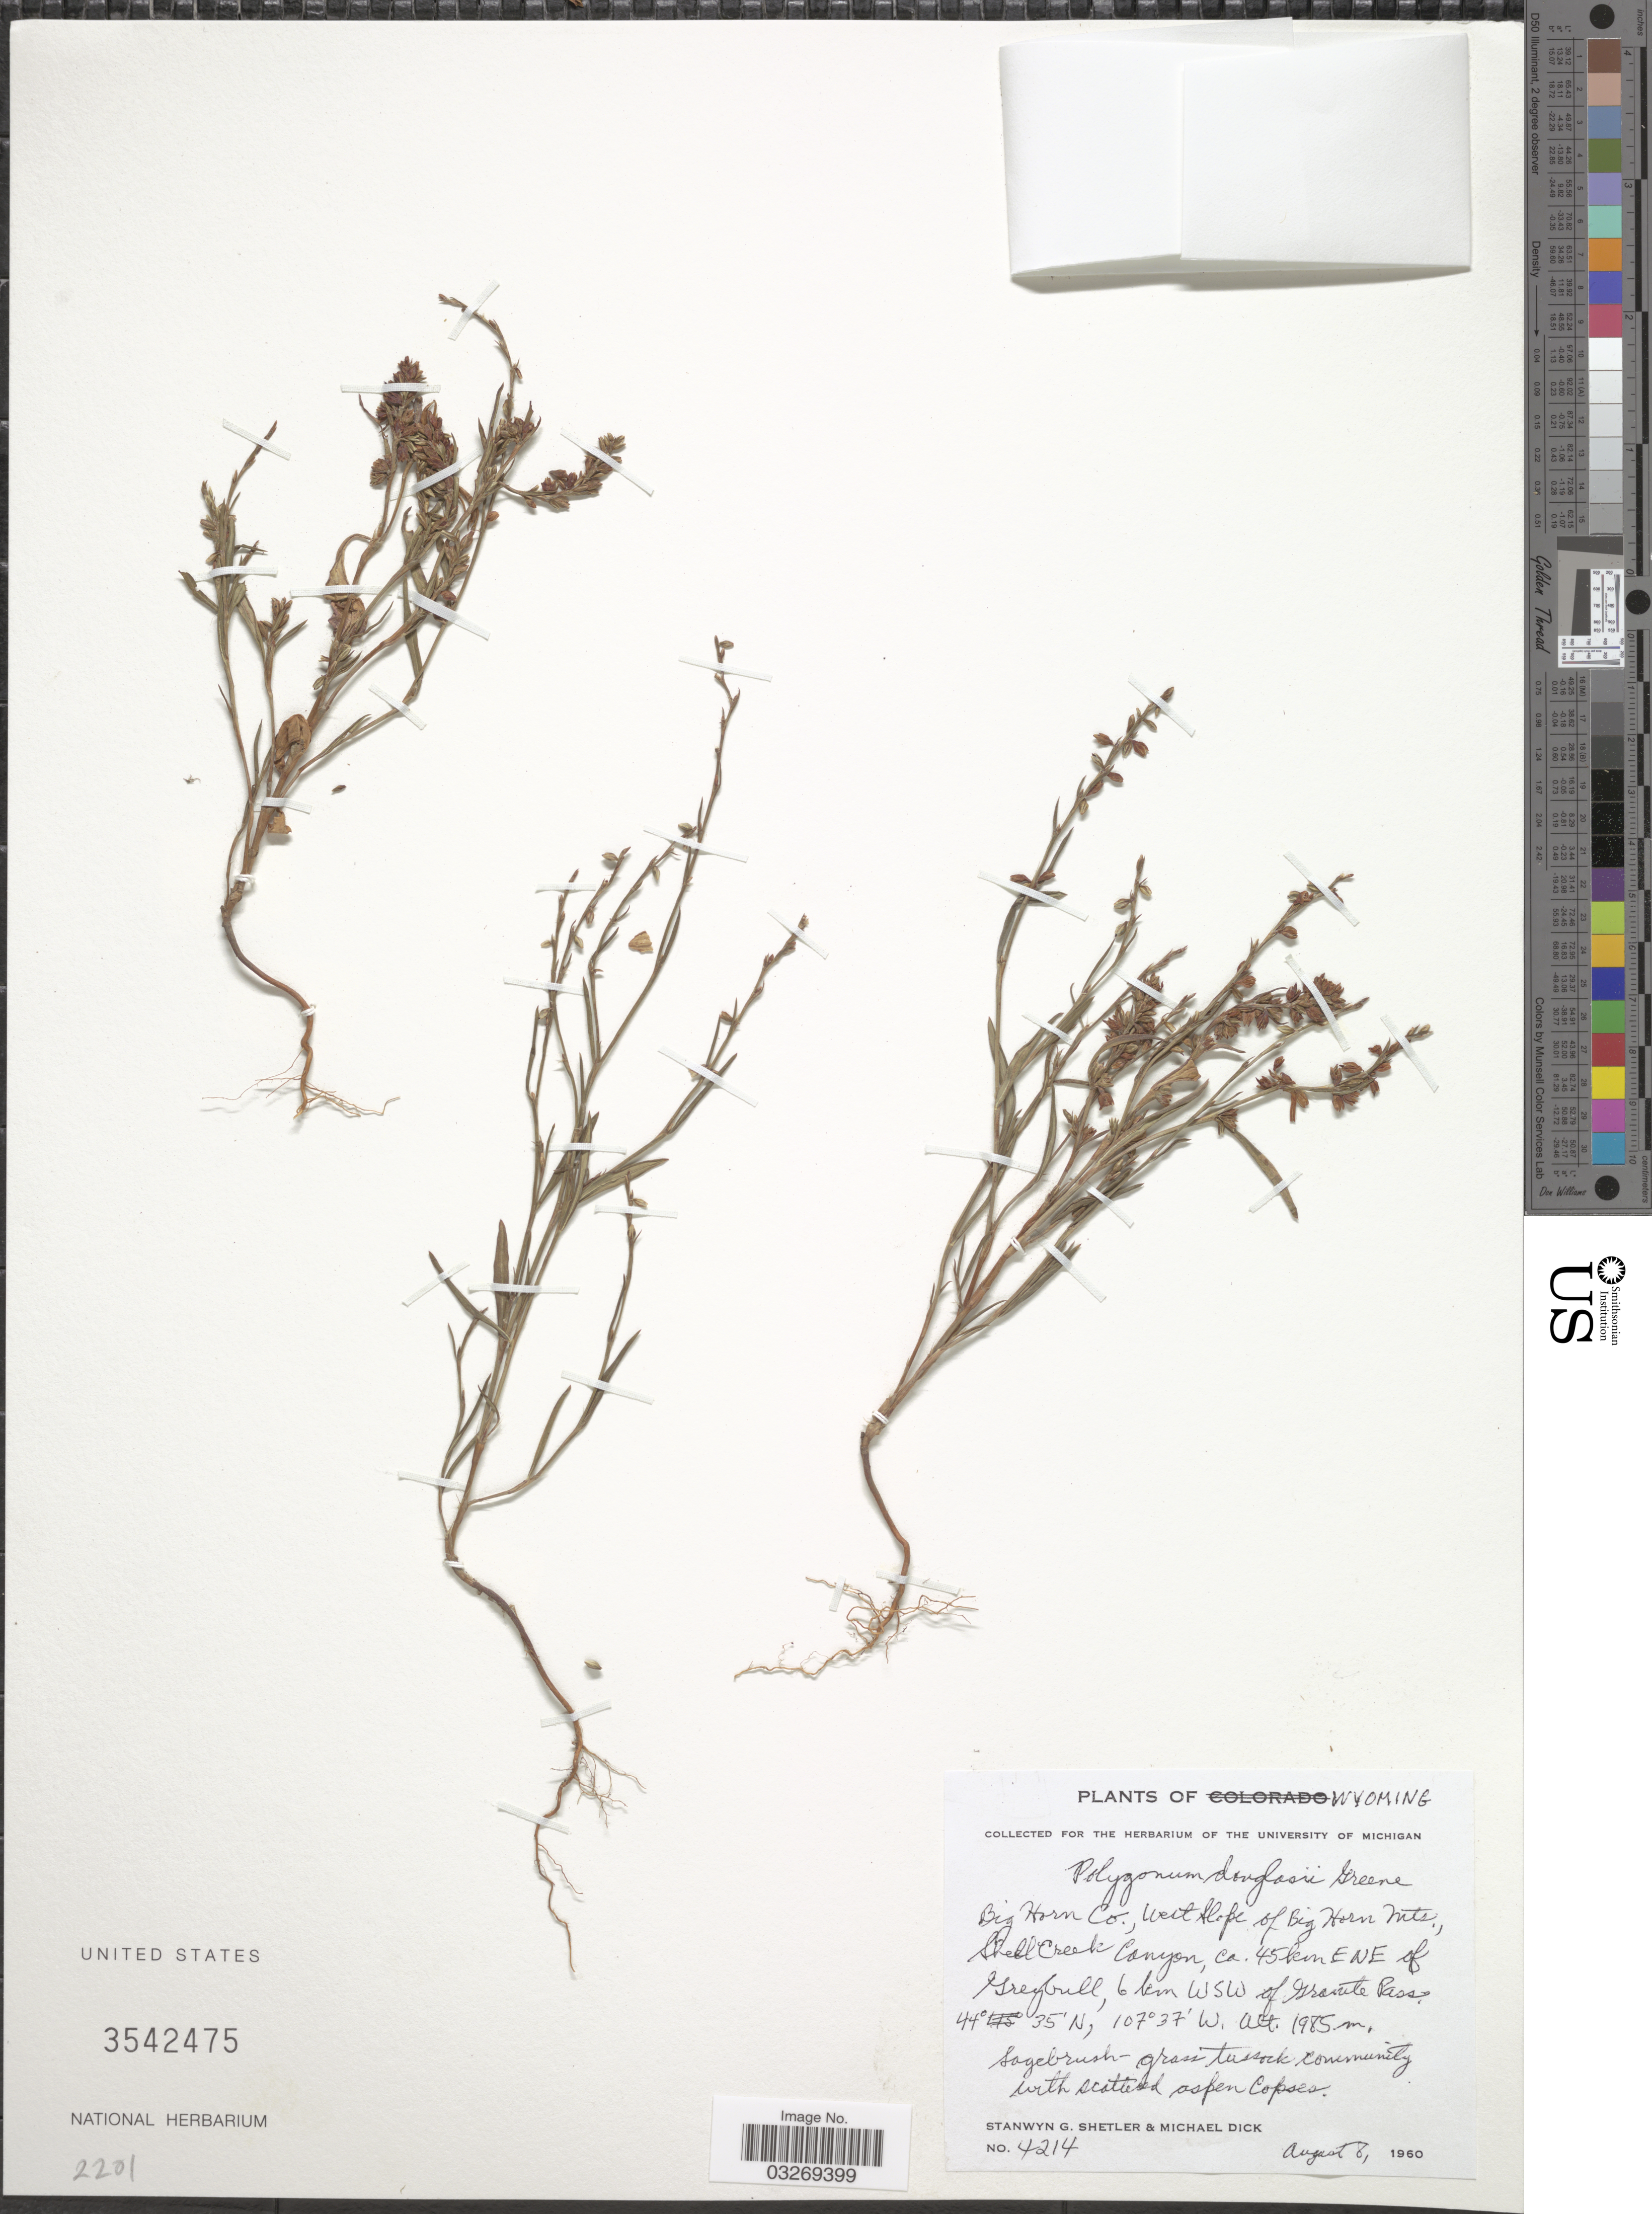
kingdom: Plantae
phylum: Tracheophyta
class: Magnoliopsida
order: Caryophyllales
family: Polygonaceae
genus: Polygonum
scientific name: Polygonum douglasii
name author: Greene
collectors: S. Shetler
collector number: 4214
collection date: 1960-08-08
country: United States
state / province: Wyoming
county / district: Big Horn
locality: Big Horn Co., West slope of Big Horn Mts., Shell Creek Canyon, ca. 45 km ENE of Greybull, 6 km WSW of Grante Pass.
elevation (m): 1985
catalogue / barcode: US 3542475